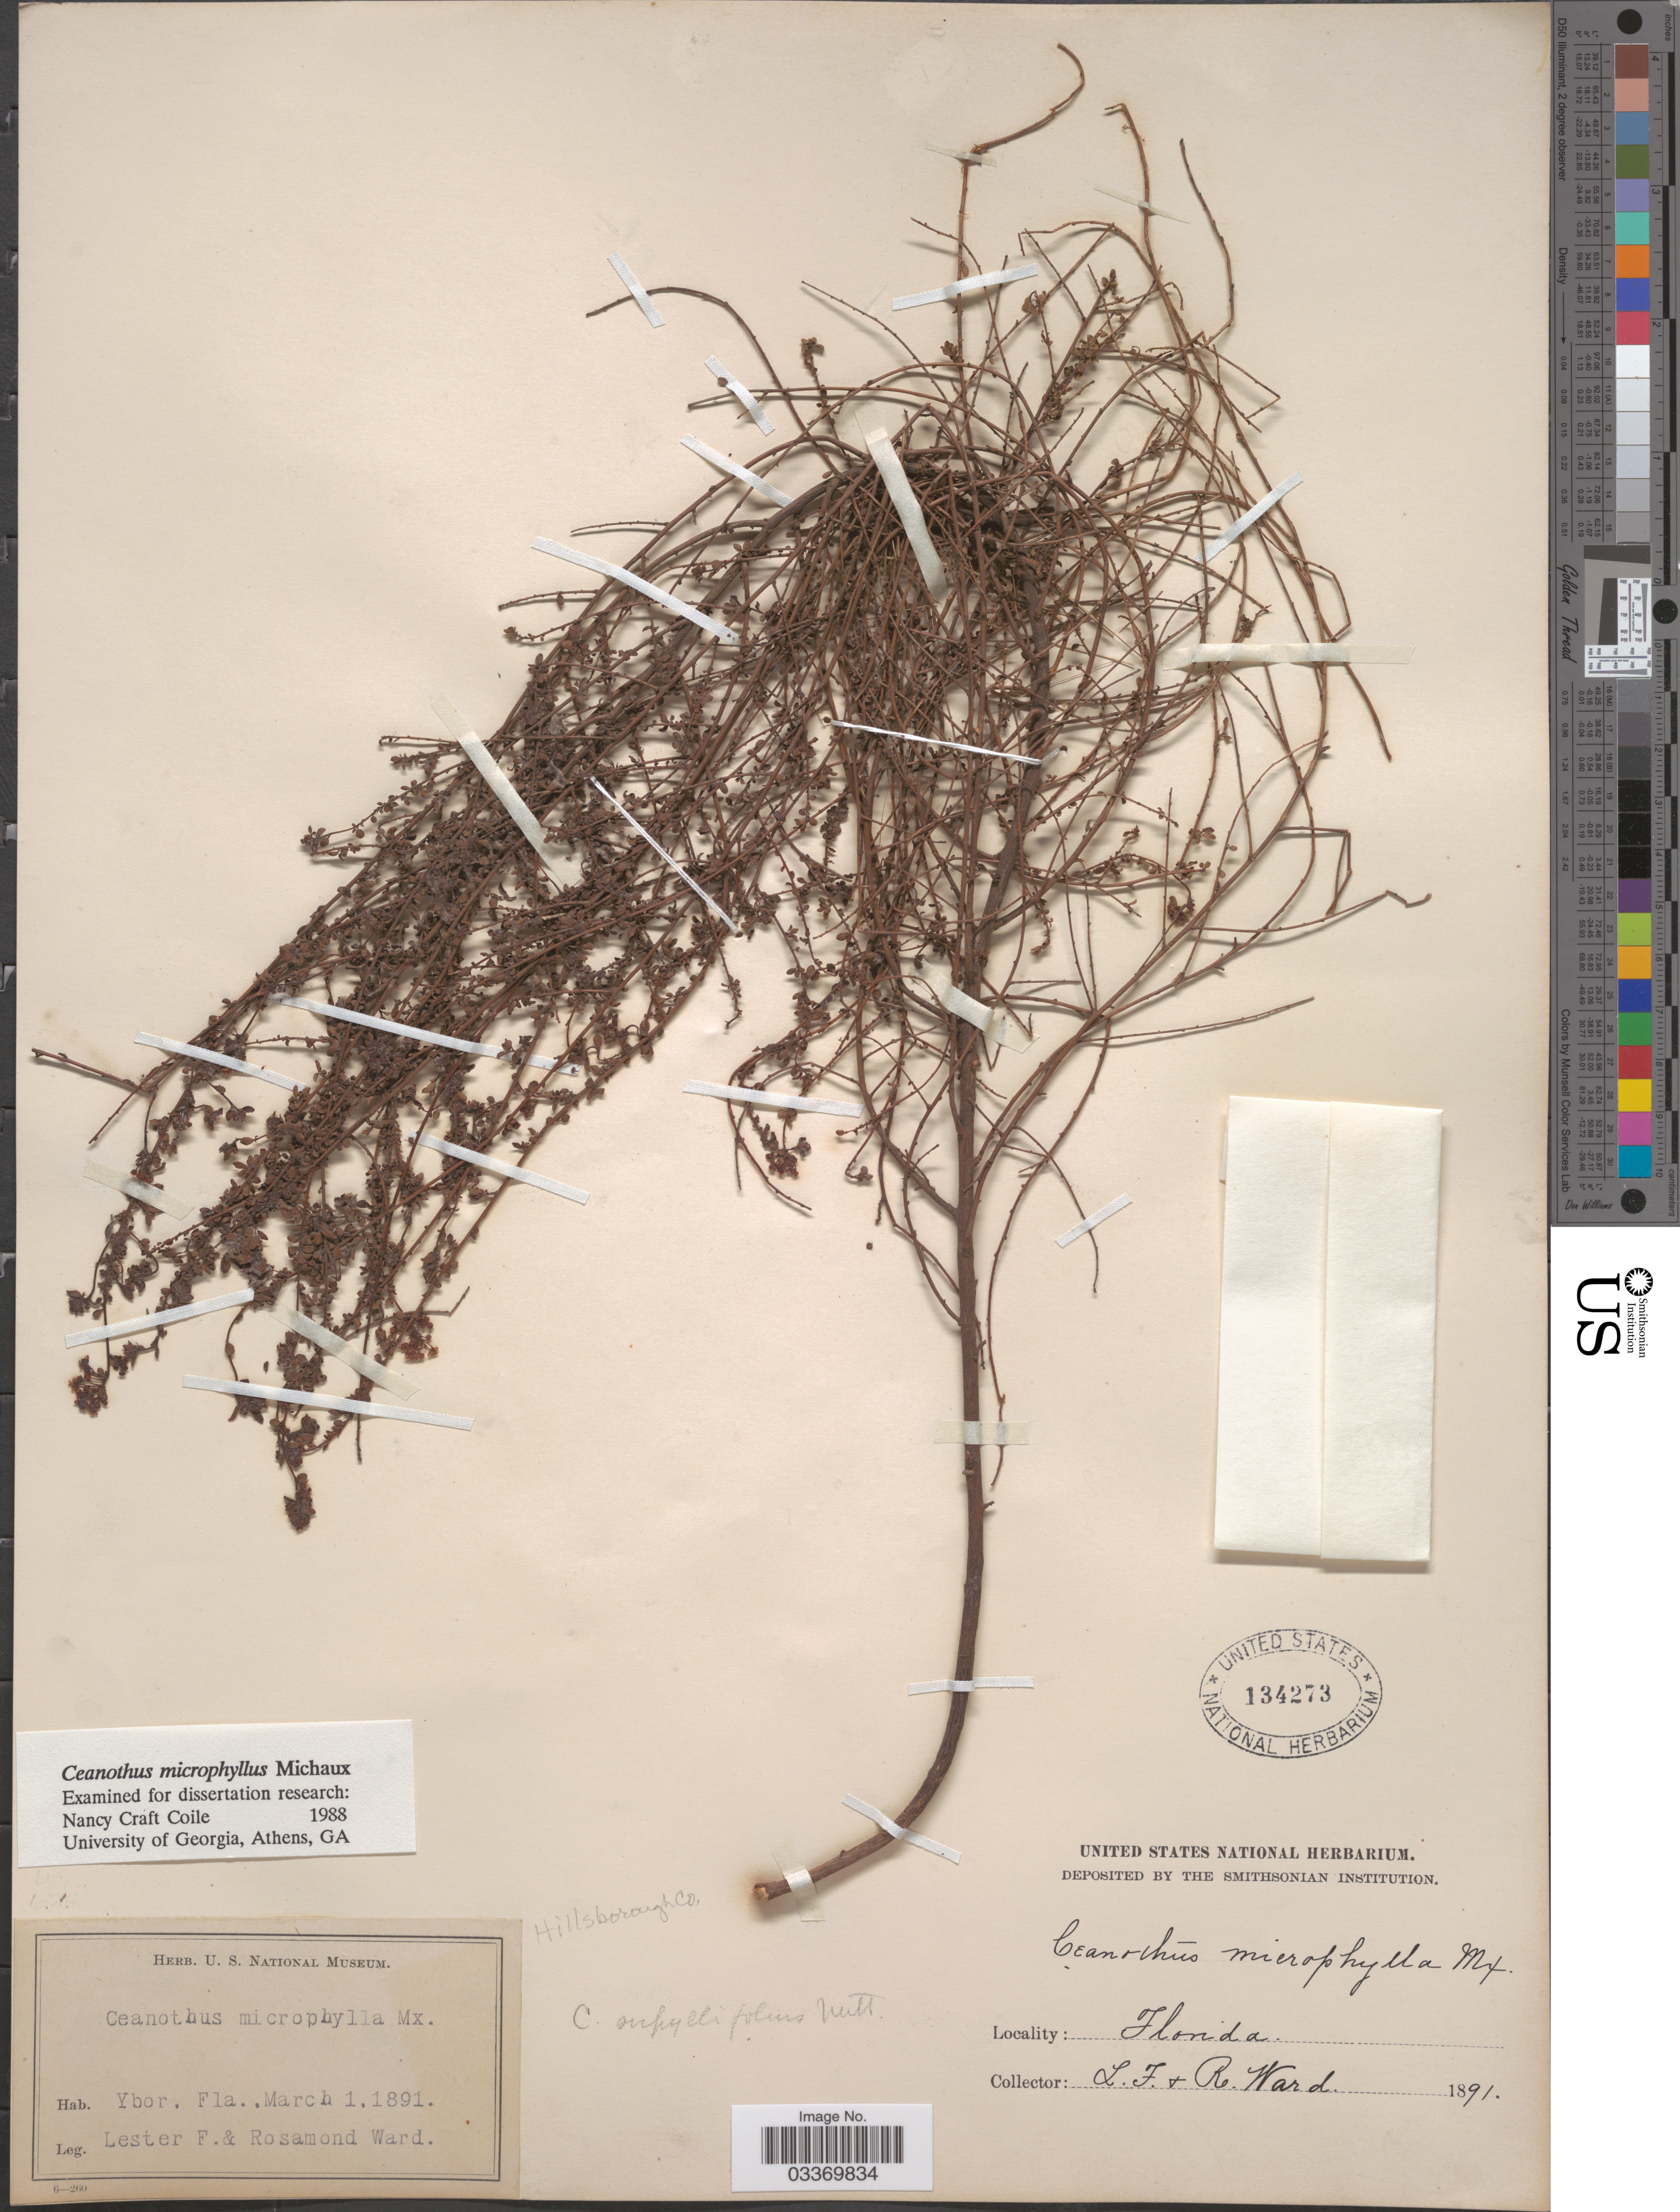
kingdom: Plantae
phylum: Tracheophyta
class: Magnoliopsida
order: Rosales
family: Rhamnaceae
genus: Ceanothus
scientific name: Ceanothus microphyllus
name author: Michx.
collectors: L. F. Ward & R. Ward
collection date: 1891-03-01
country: United States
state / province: Florida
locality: Ybor, Hillsborough Co.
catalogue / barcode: US 134273